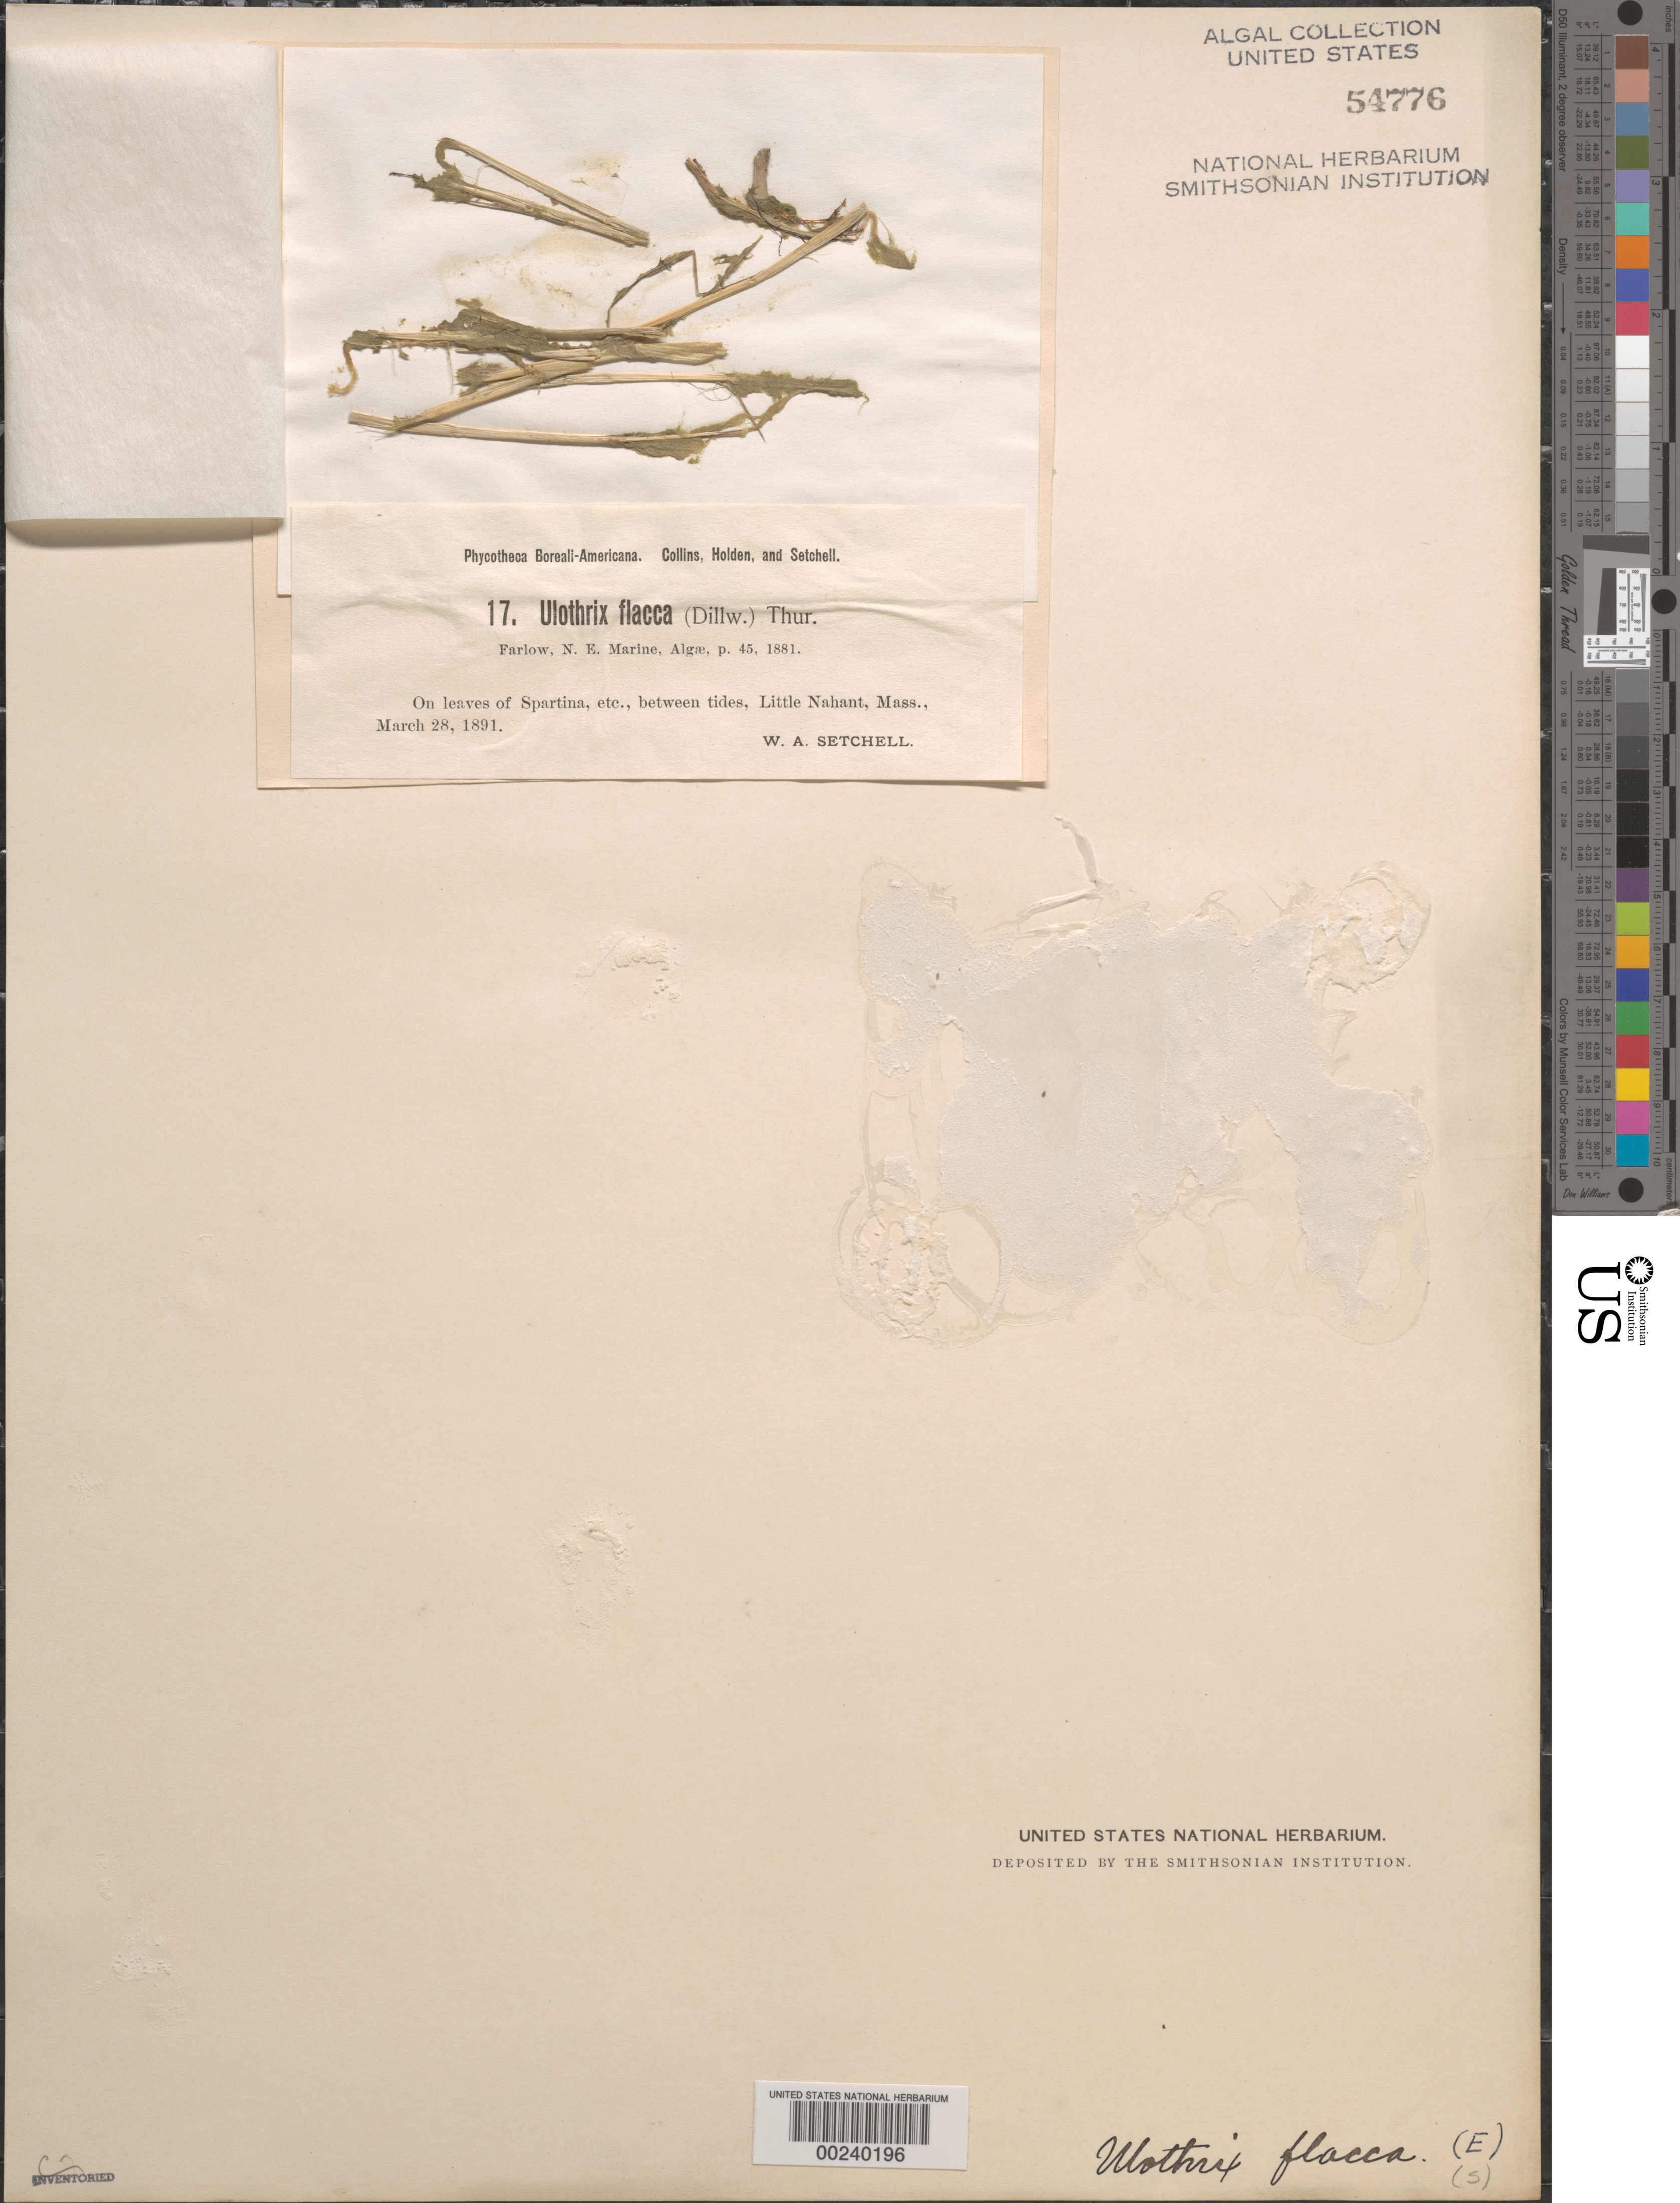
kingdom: Plantae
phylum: Chlorophyta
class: Ulvophyceae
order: Ulotrichales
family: Ulotrichaceae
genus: Ulothrix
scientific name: Ulothrix flacca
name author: (Dillwyn) Thur. in Le Jol.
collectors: W. Setchell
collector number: PB-A 17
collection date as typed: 28 Mar 1891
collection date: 1891-03-28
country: United States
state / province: Massachusetts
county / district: Middlesex County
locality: Little Nahant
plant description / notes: Collins, Holden & Setchell, Phycotheca Boreali-Americana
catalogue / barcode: US 54776